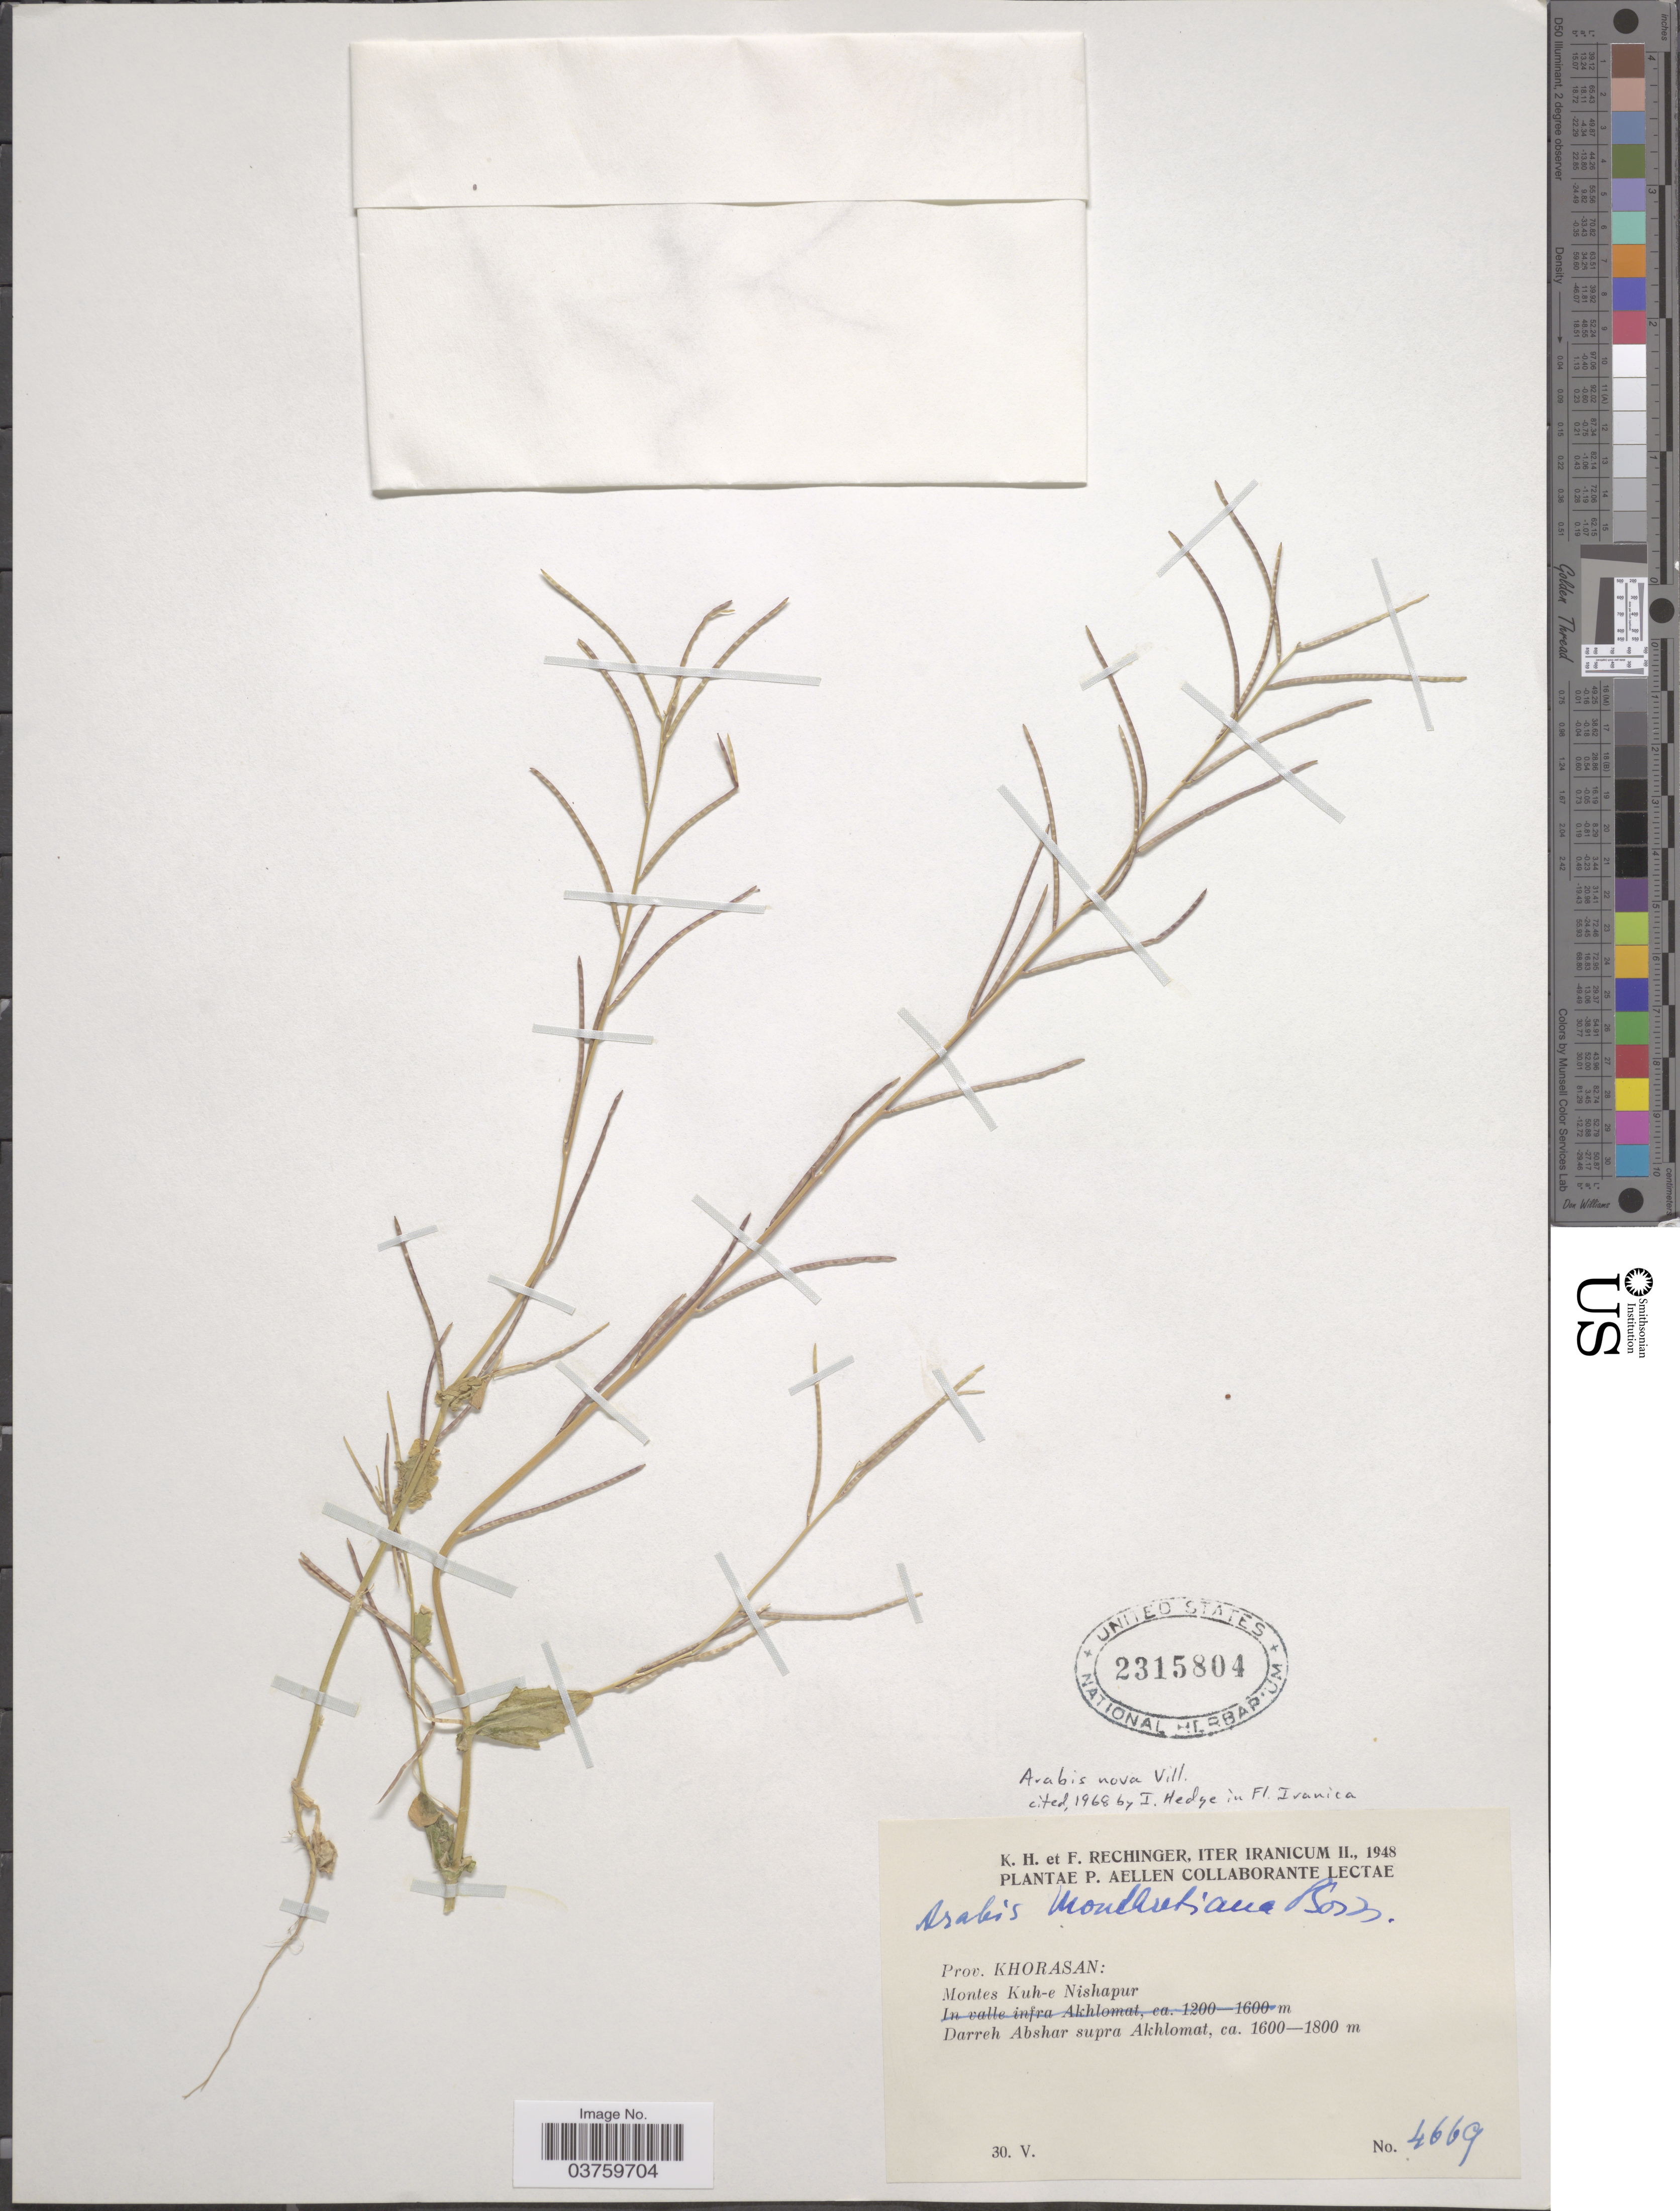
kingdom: Plantae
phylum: Tracheophyta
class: Magnoliopsida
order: Brassicales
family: Brassicaceae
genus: Arabis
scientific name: Arabis nova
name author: Vill.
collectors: K. H. Rechinger & F. Rechinger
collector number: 4669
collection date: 1948-05-30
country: Iran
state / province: Khorasan [obsolete]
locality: Montes Kuh-e Nishapur. Darreh Abshar supra Akhlomat.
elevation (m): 1600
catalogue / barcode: US 2315804